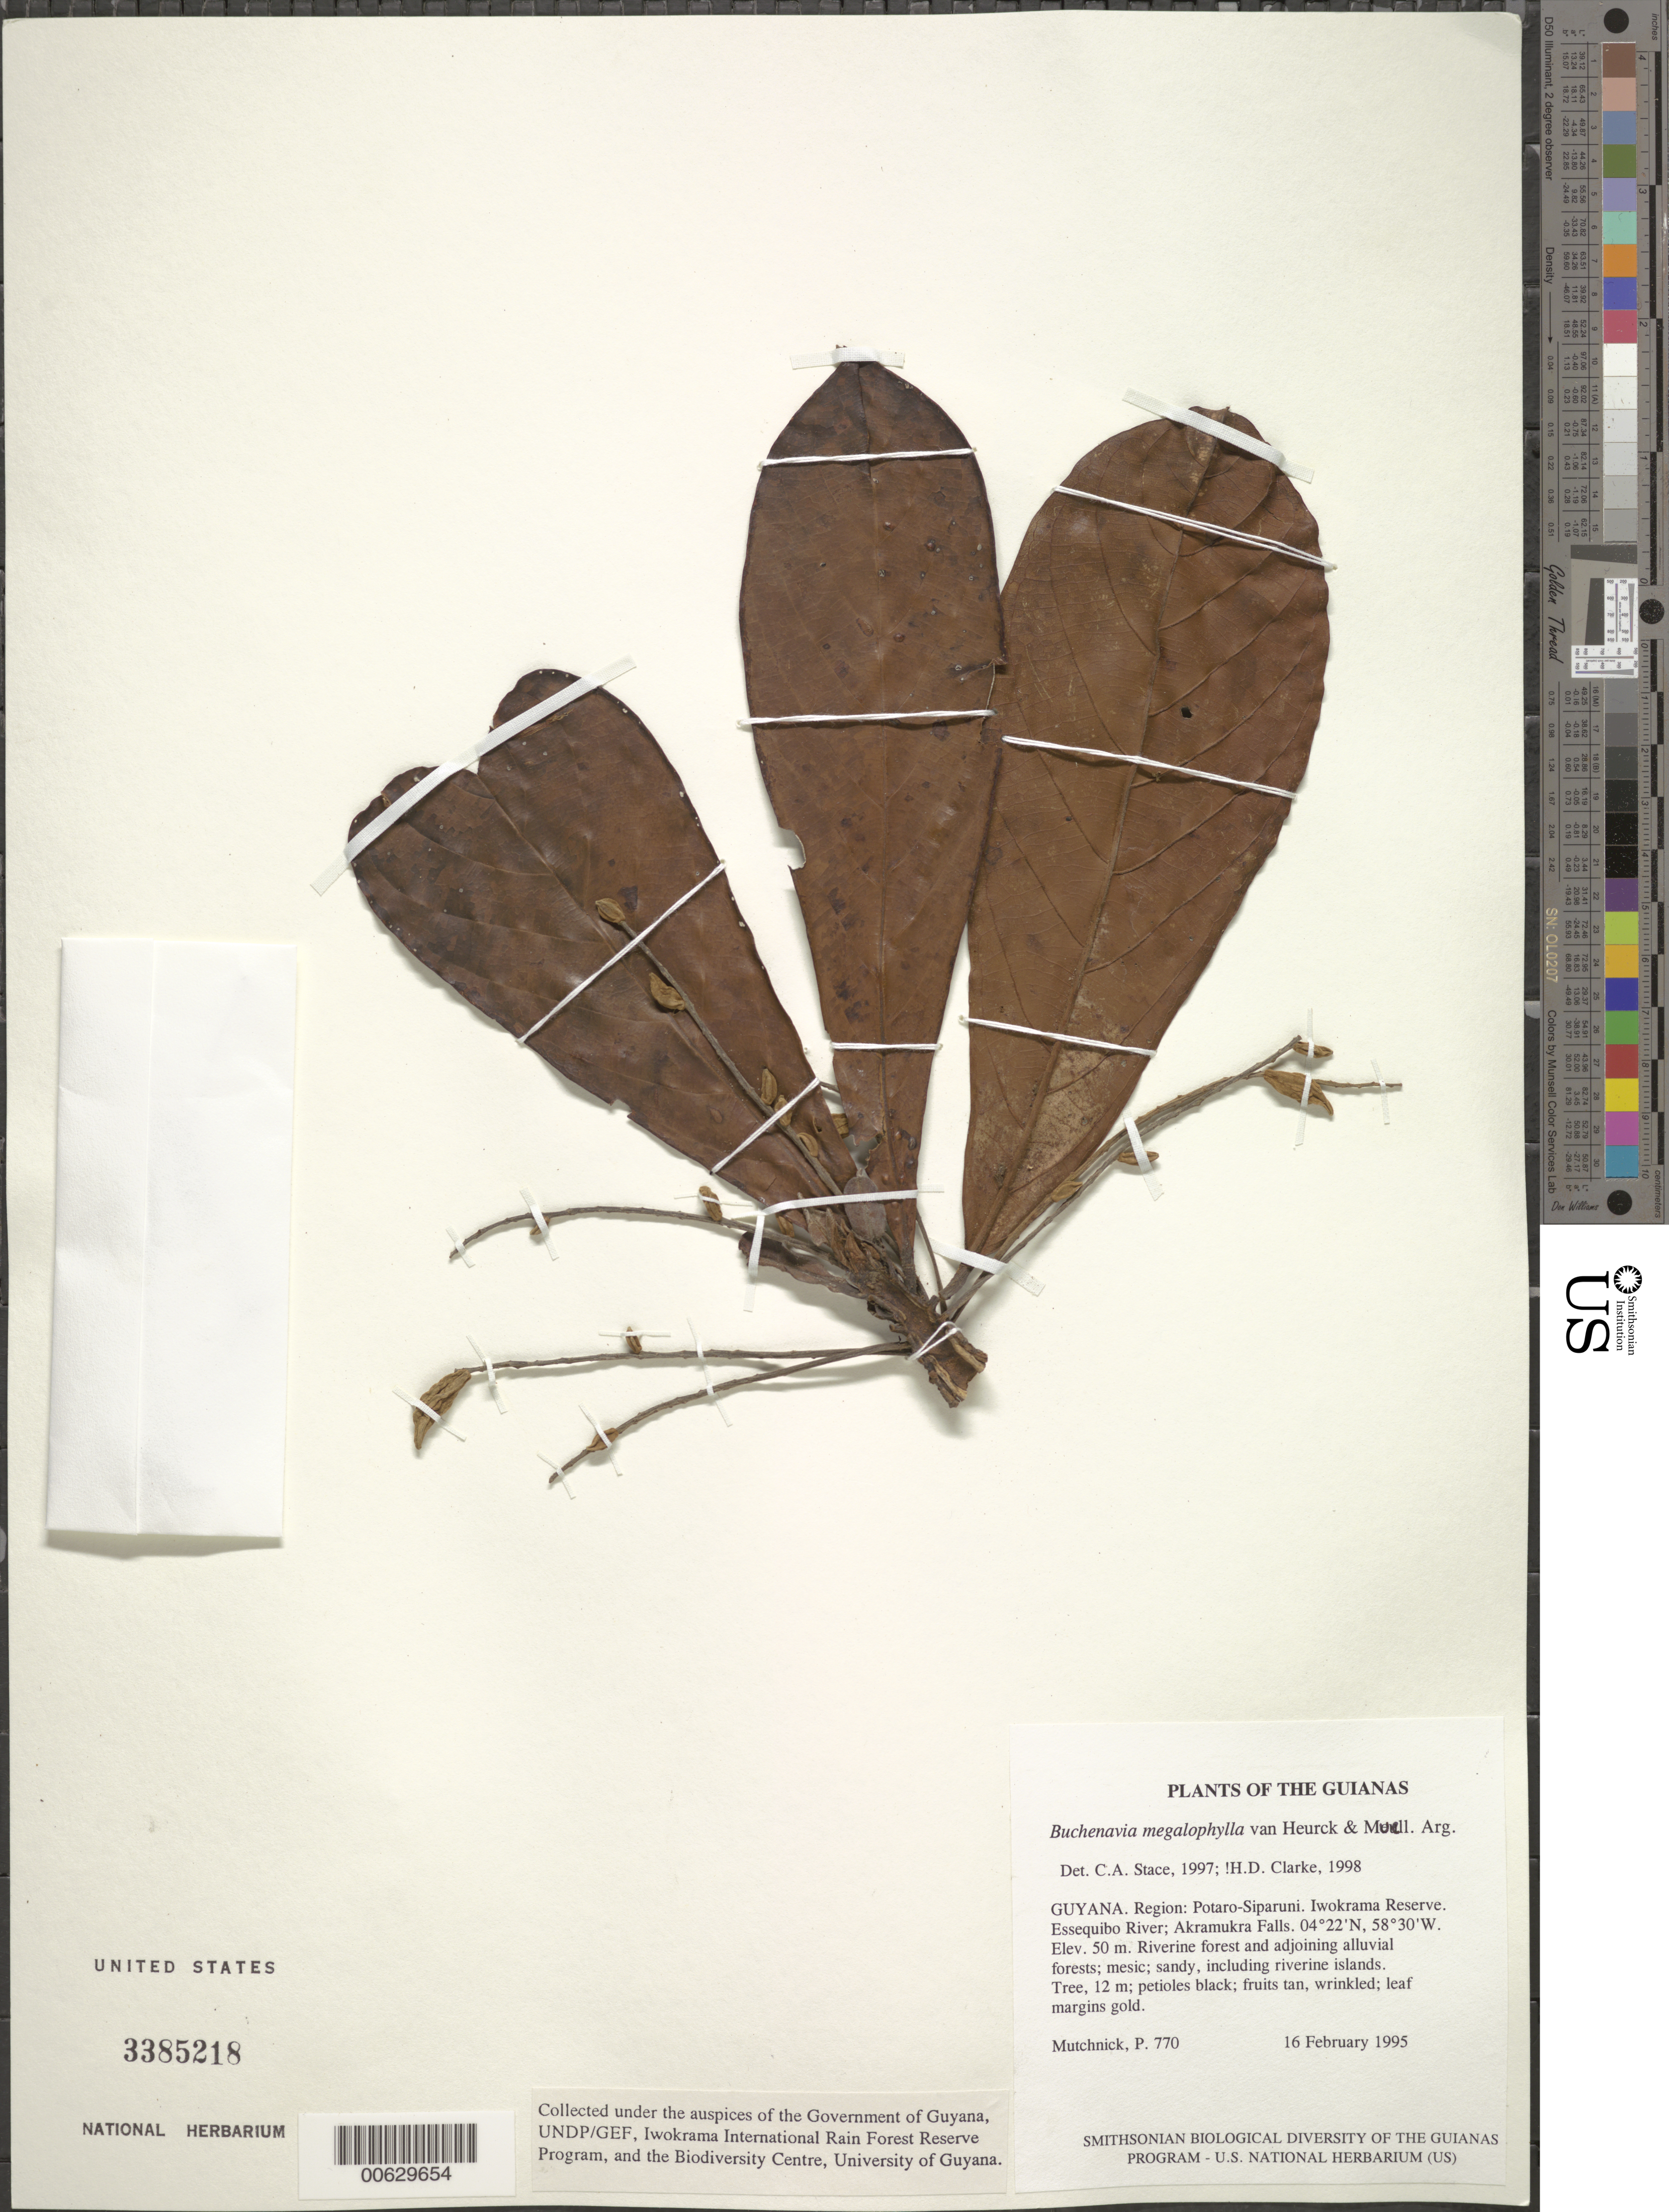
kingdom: Plantae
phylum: Tracheophyta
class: Magnoliopsida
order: Myrtales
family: Combretaceae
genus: Terminalia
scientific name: Terminalia megalophylla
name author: (Van Heurck & Müll. Arg.) Gere & Boatwr.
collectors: P. Mutchnick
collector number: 770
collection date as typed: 16 February 1995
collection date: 1995-02-16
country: Guyana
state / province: Potaro-Siparuni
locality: Iwokrama Reserve. Essequibo River; Akramukra Falls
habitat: Riverine forest and adjoining alluvial forests; mesic; sandy, including riverine islands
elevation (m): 50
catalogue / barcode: US 3385218